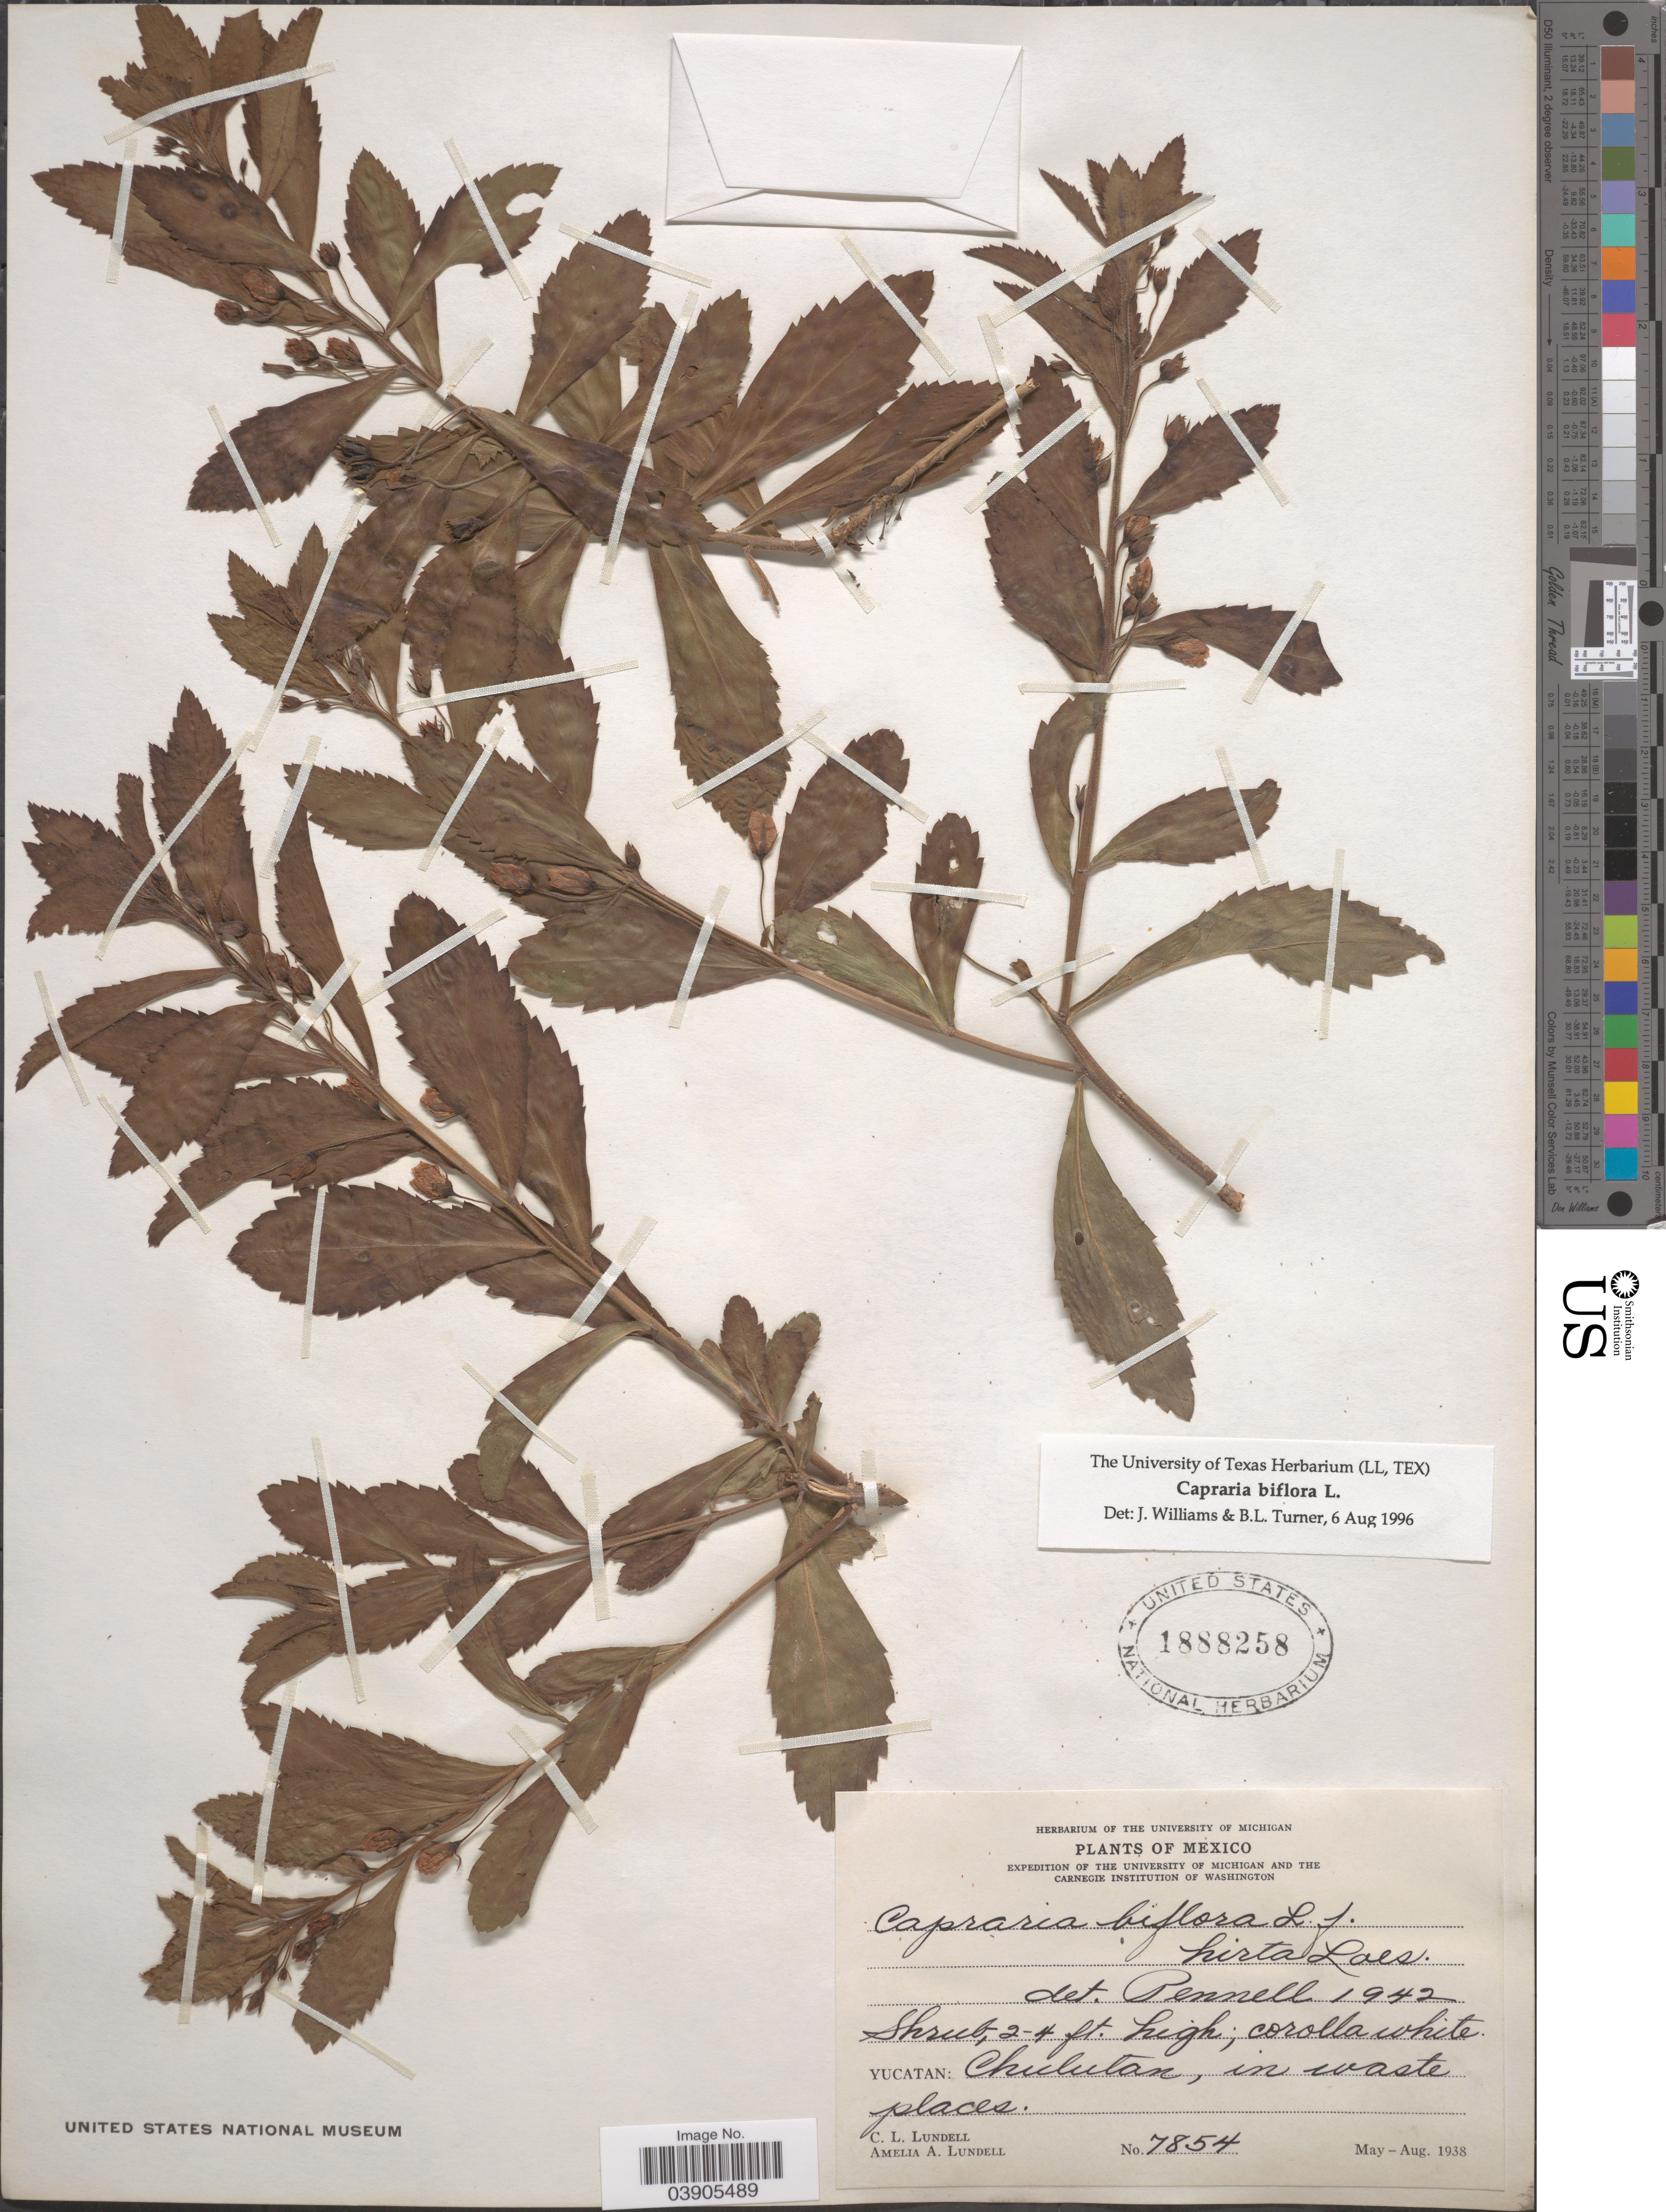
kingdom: Plantae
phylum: Tracheophyta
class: Magnoliopsida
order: Lamiales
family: Scrophulariaceae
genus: Capraria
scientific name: Capraria biflora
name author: L.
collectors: C. L. Lundell & A. A. Lundell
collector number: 7854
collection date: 1938-05/1938-08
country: Mexico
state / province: Yucatán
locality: Chulutan.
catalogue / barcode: US 1888258